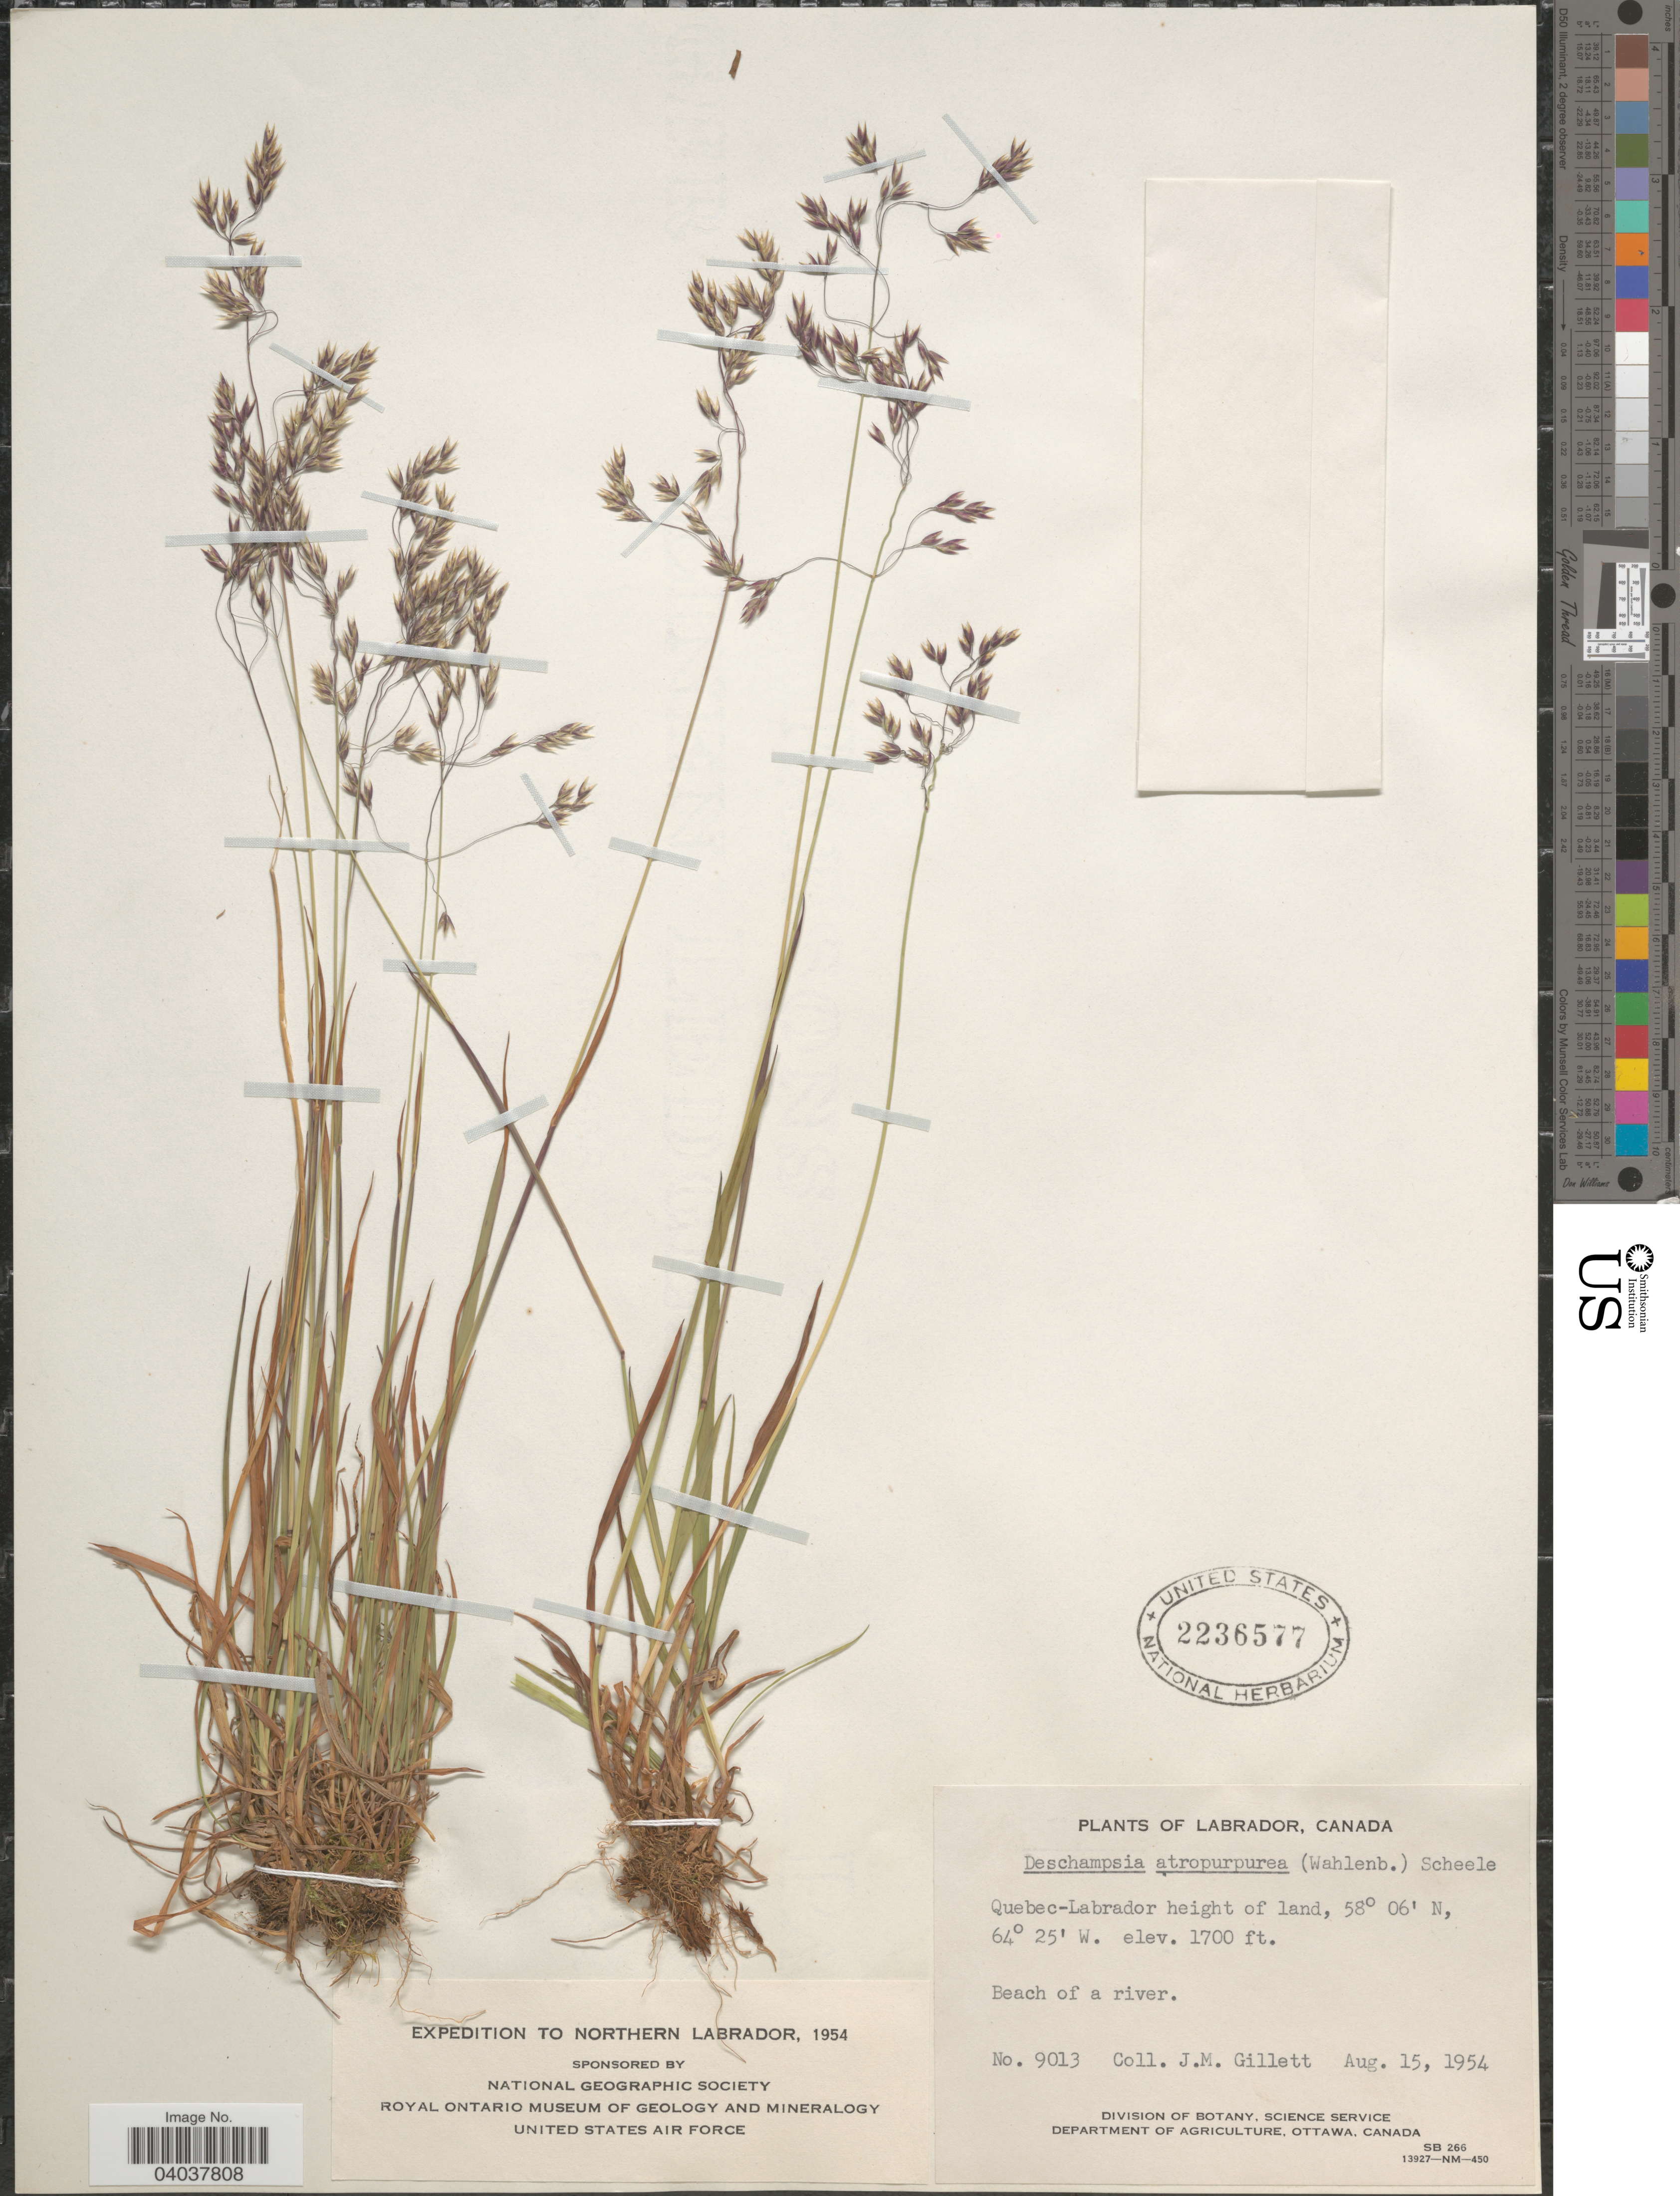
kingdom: Plantae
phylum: Tracheophyta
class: Liliopsida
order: Poales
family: Poaceae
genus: Vahlodea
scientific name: Vahlodea atropurpurea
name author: (Wahlenb.) Fr. ex Hartm.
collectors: J. M. Gillett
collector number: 9013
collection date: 1954-08-15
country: Canada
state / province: Newfoundland and Labrador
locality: Northern Labrador. Quebec-Labrador height of land.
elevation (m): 518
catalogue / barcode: US 2236577